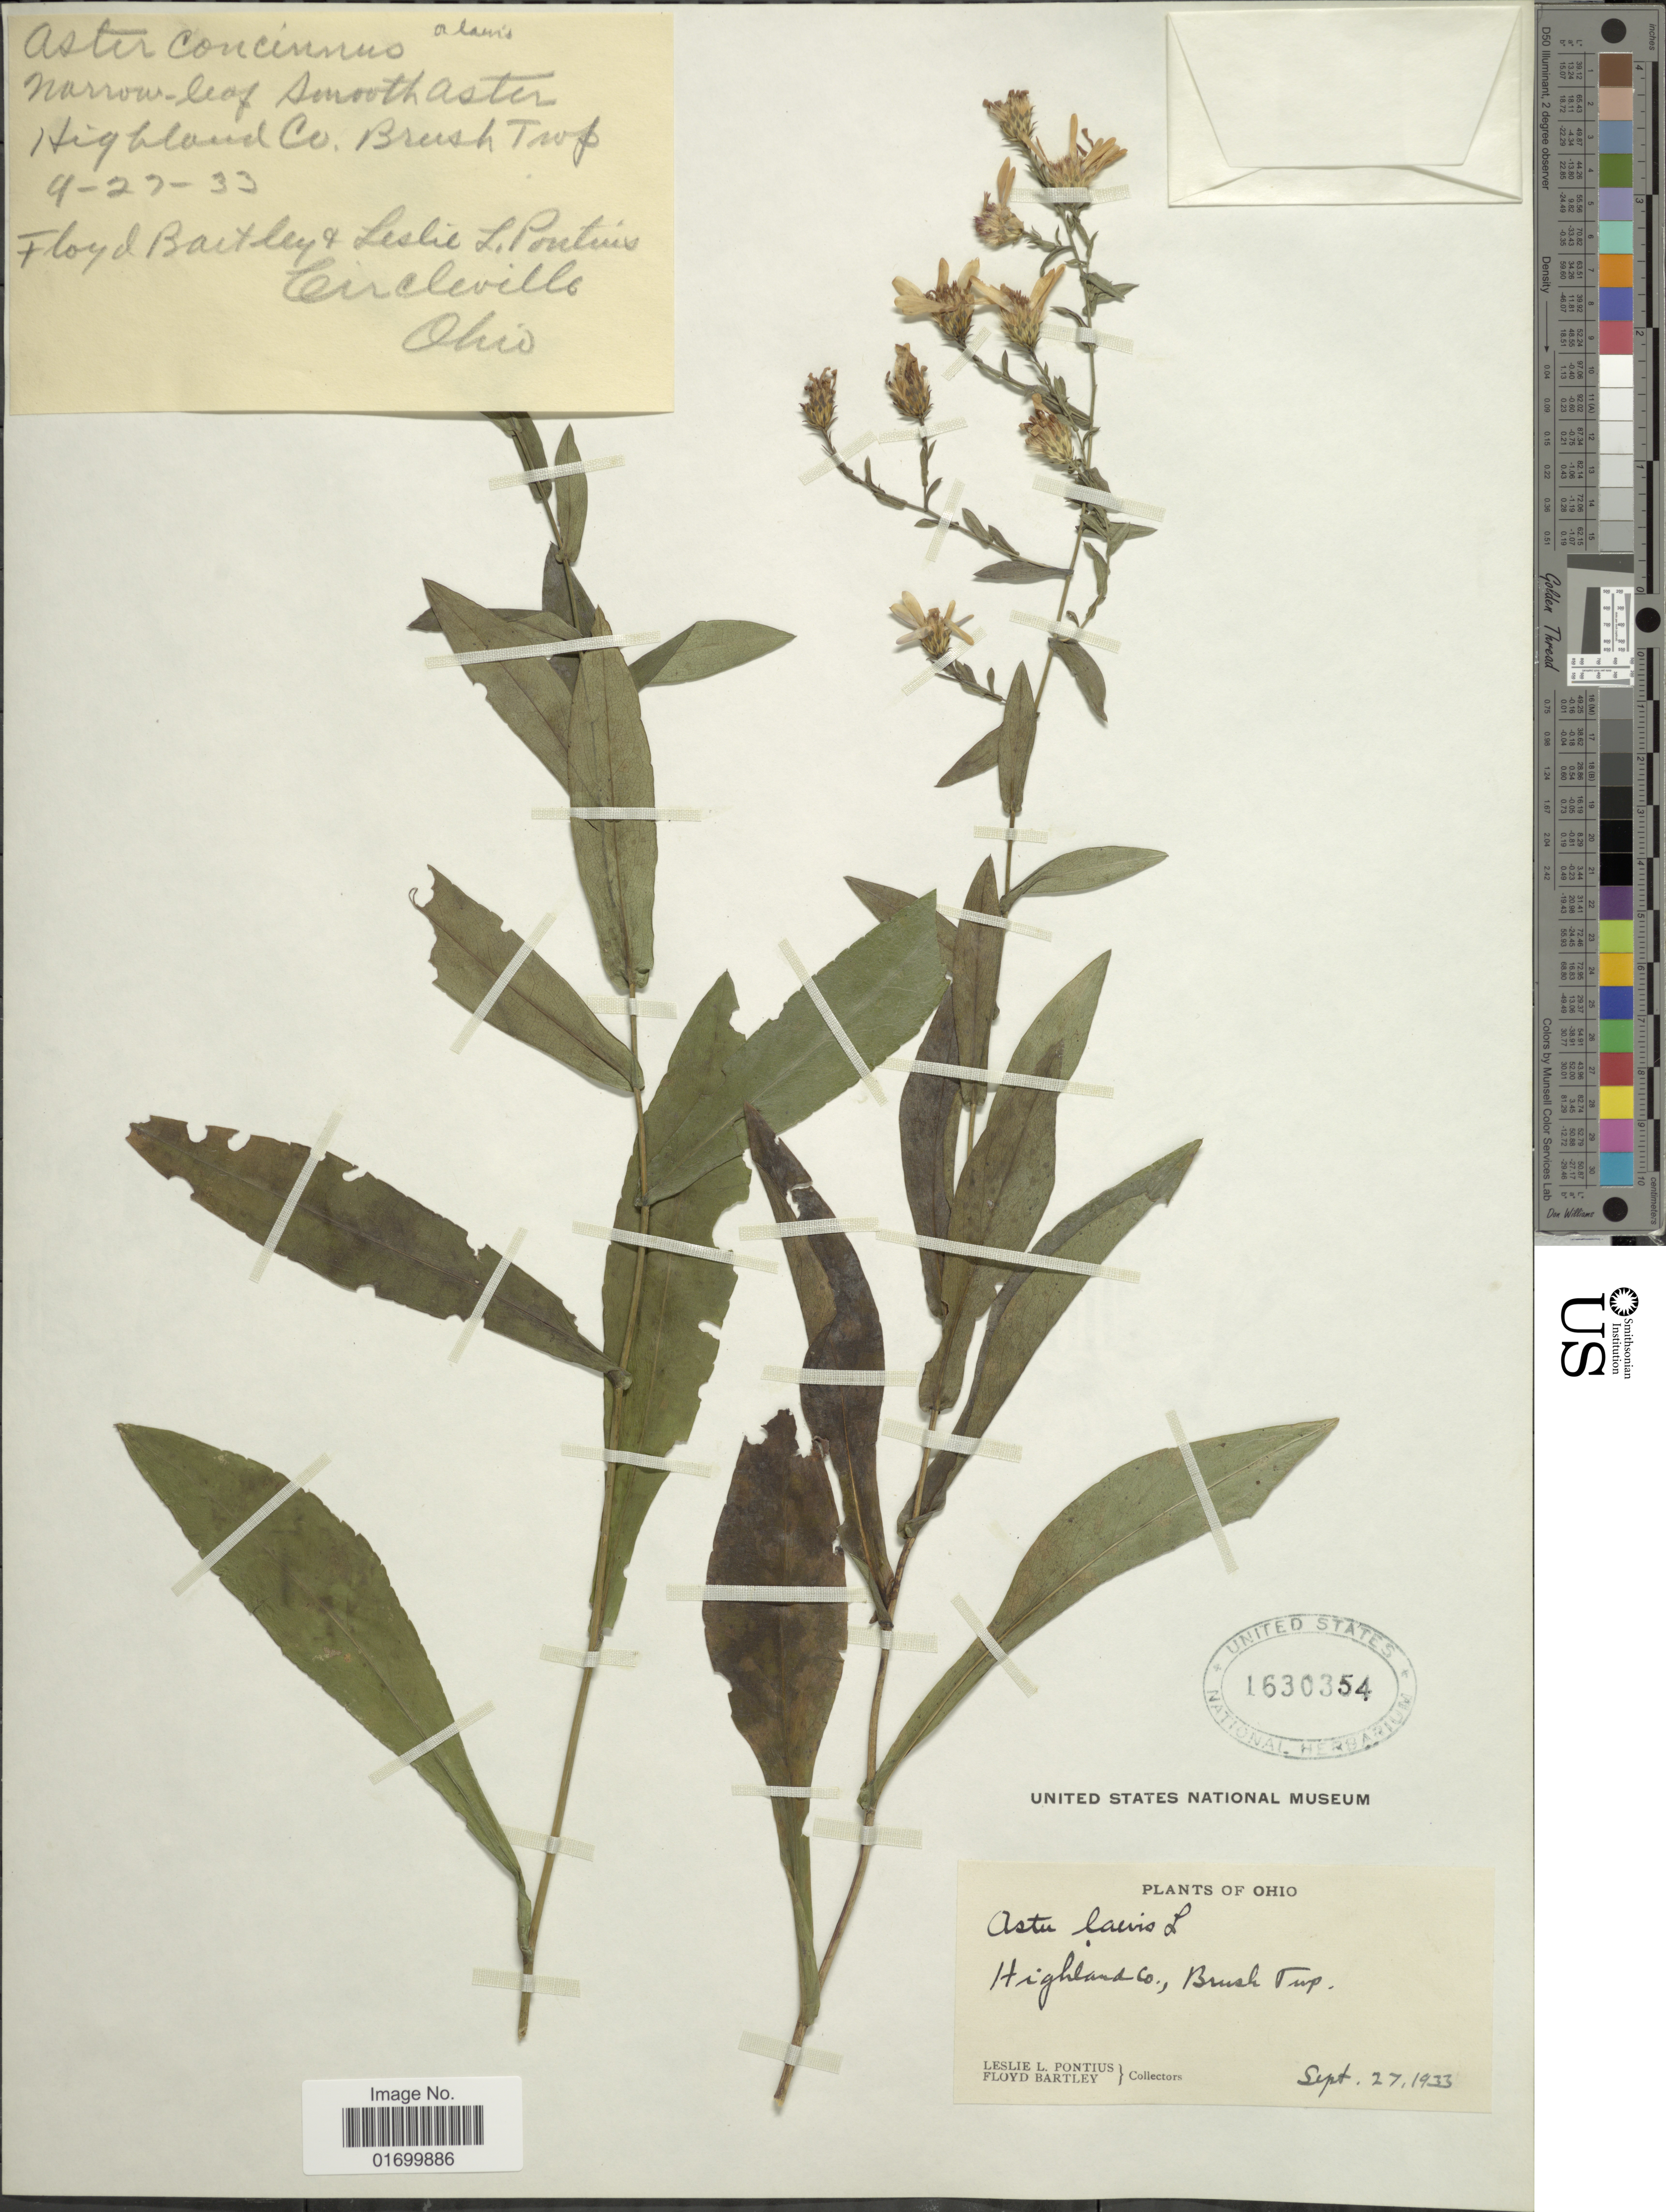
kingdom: Plantae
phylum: Tracheophyta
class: Magnoliopsida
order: Asterales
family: Asteraceae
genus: Symphyotrichum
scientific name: Symphyotrichum laeve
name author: (L.) Á. Löve & D. Löve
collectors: L. Pontius & F. Bartley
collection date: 1933-09-27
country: United States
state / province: Ohio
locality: Highland Co., Brush Twp.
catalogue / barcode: US 1630354